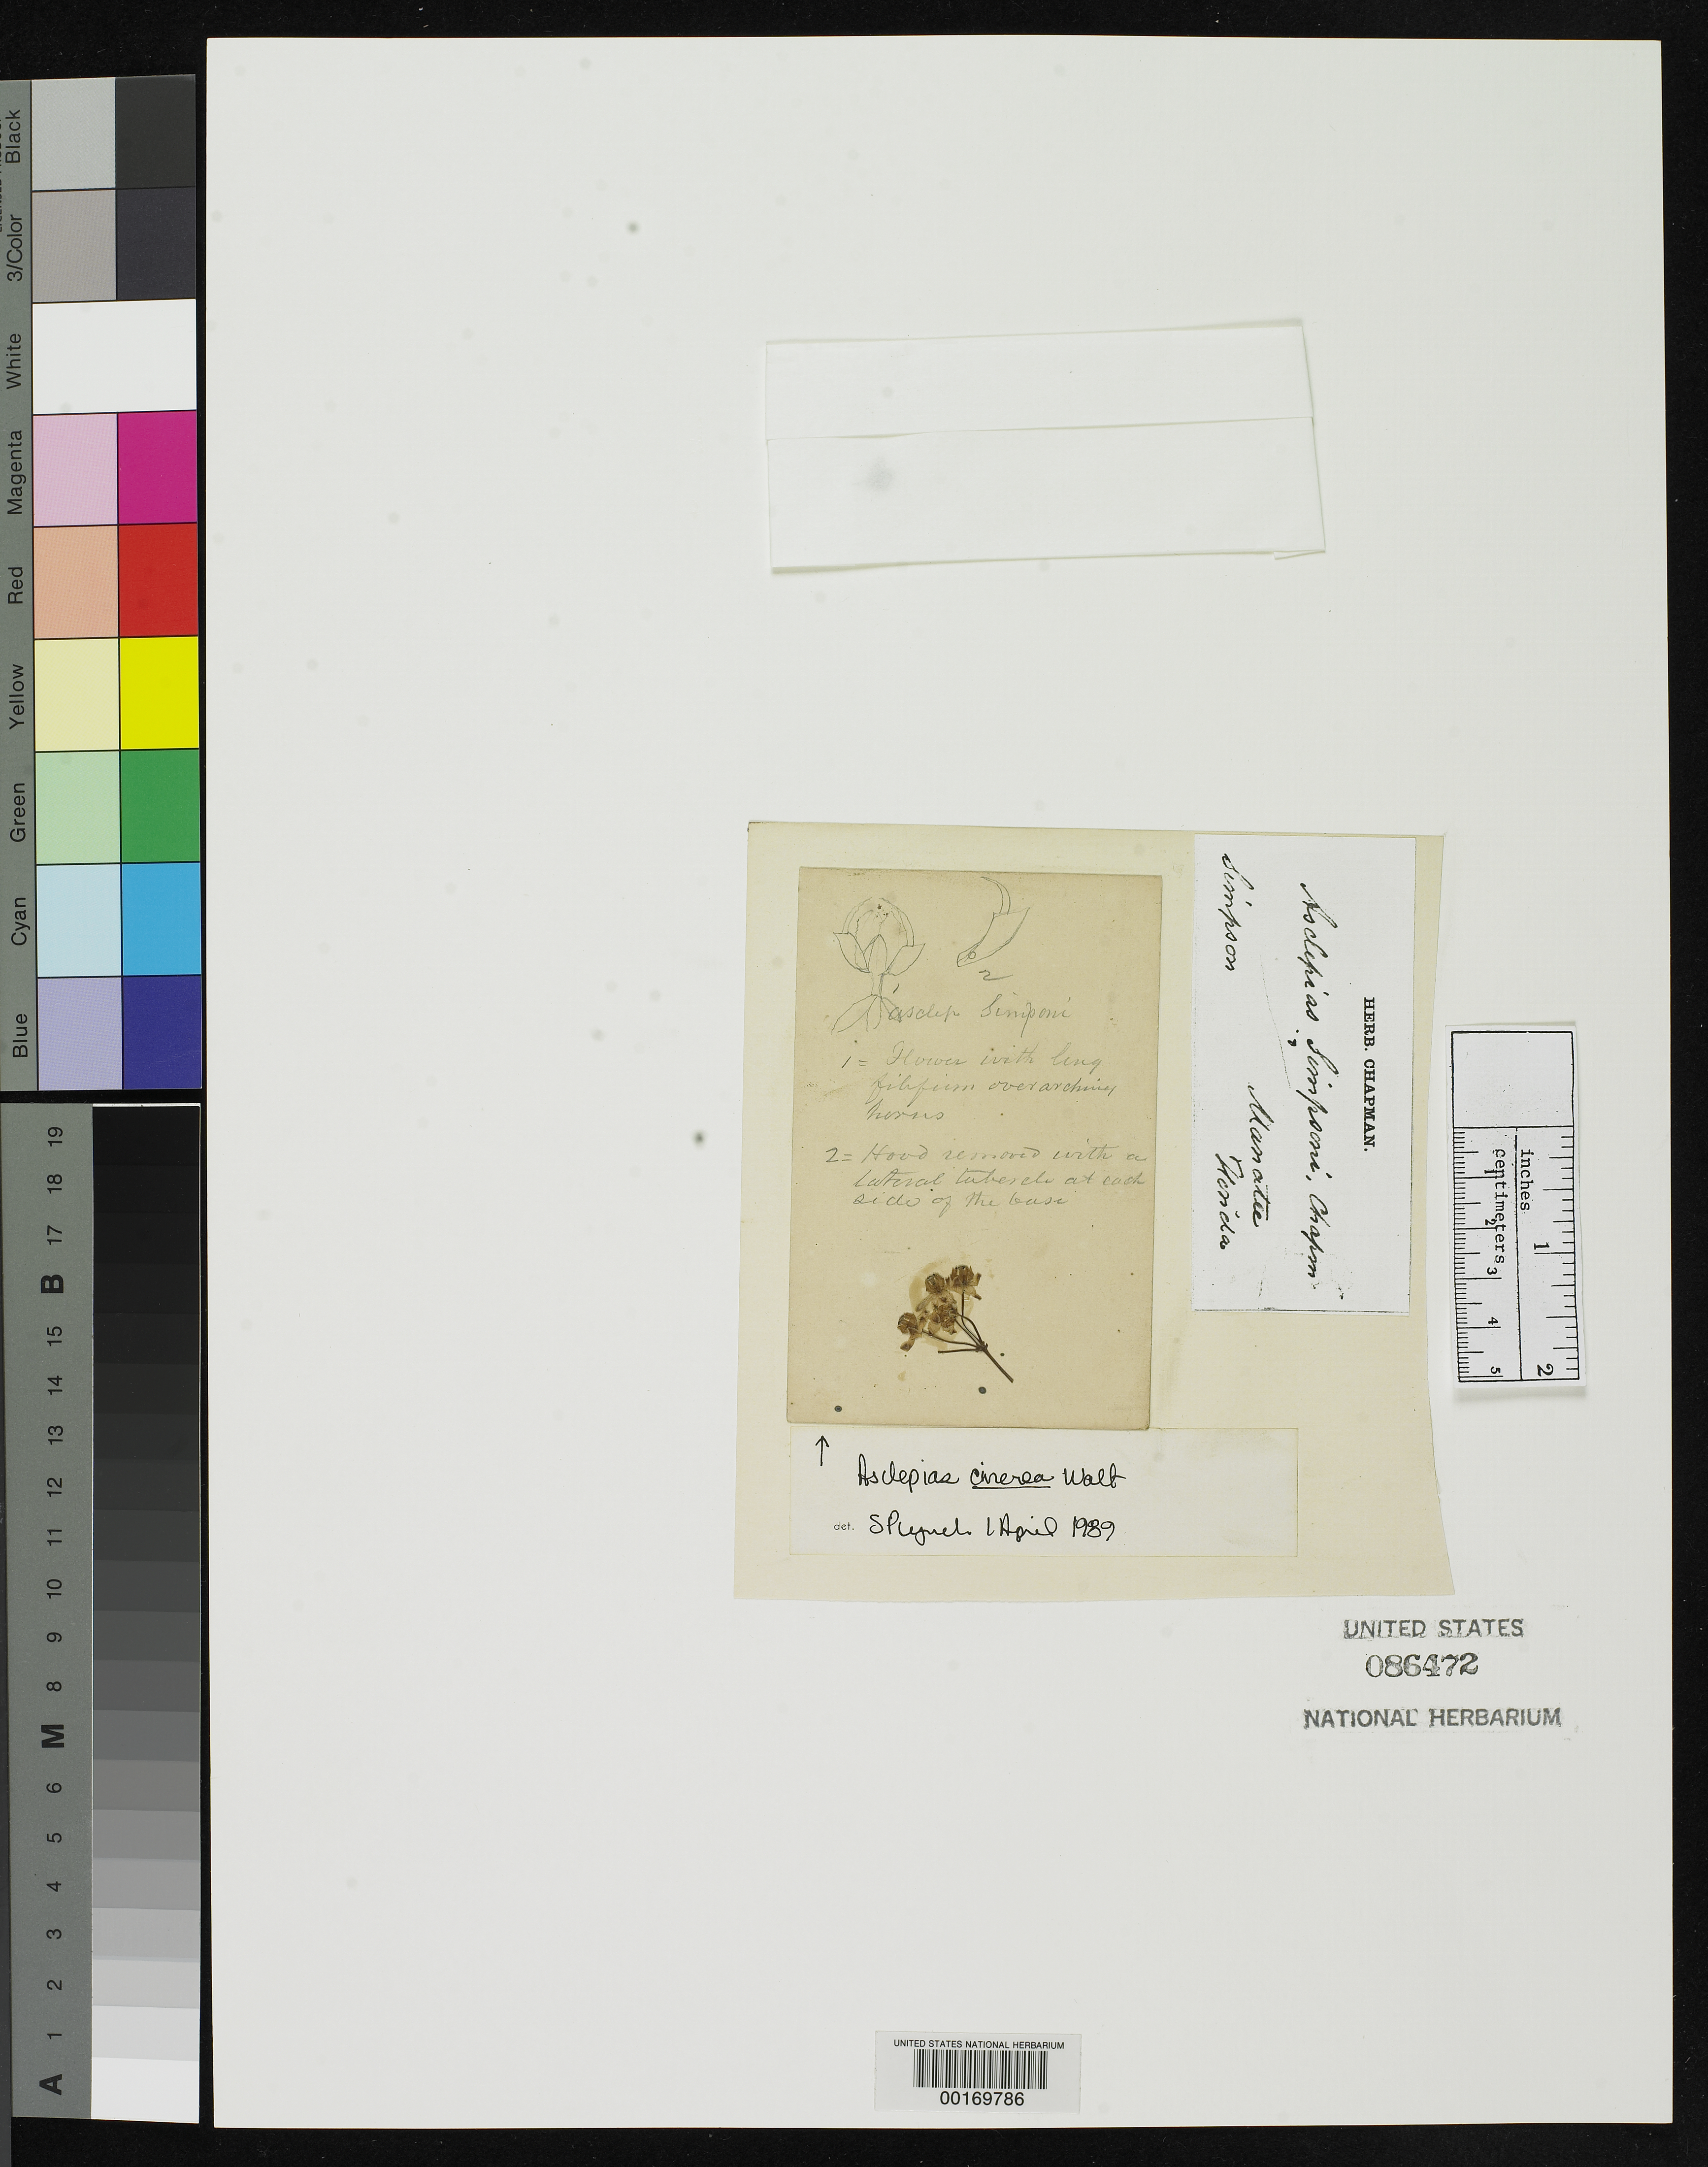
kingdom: Plantae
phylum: Tracheophyta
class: Magnoliopsida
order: Gentianales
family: Apocynaceae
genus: Asclepias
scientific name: Asclepias simpsoni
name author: Chapm.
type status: Isotype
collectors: J. H. Simpson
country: United States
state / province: Florida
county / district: Manatee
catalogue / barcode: US 86472